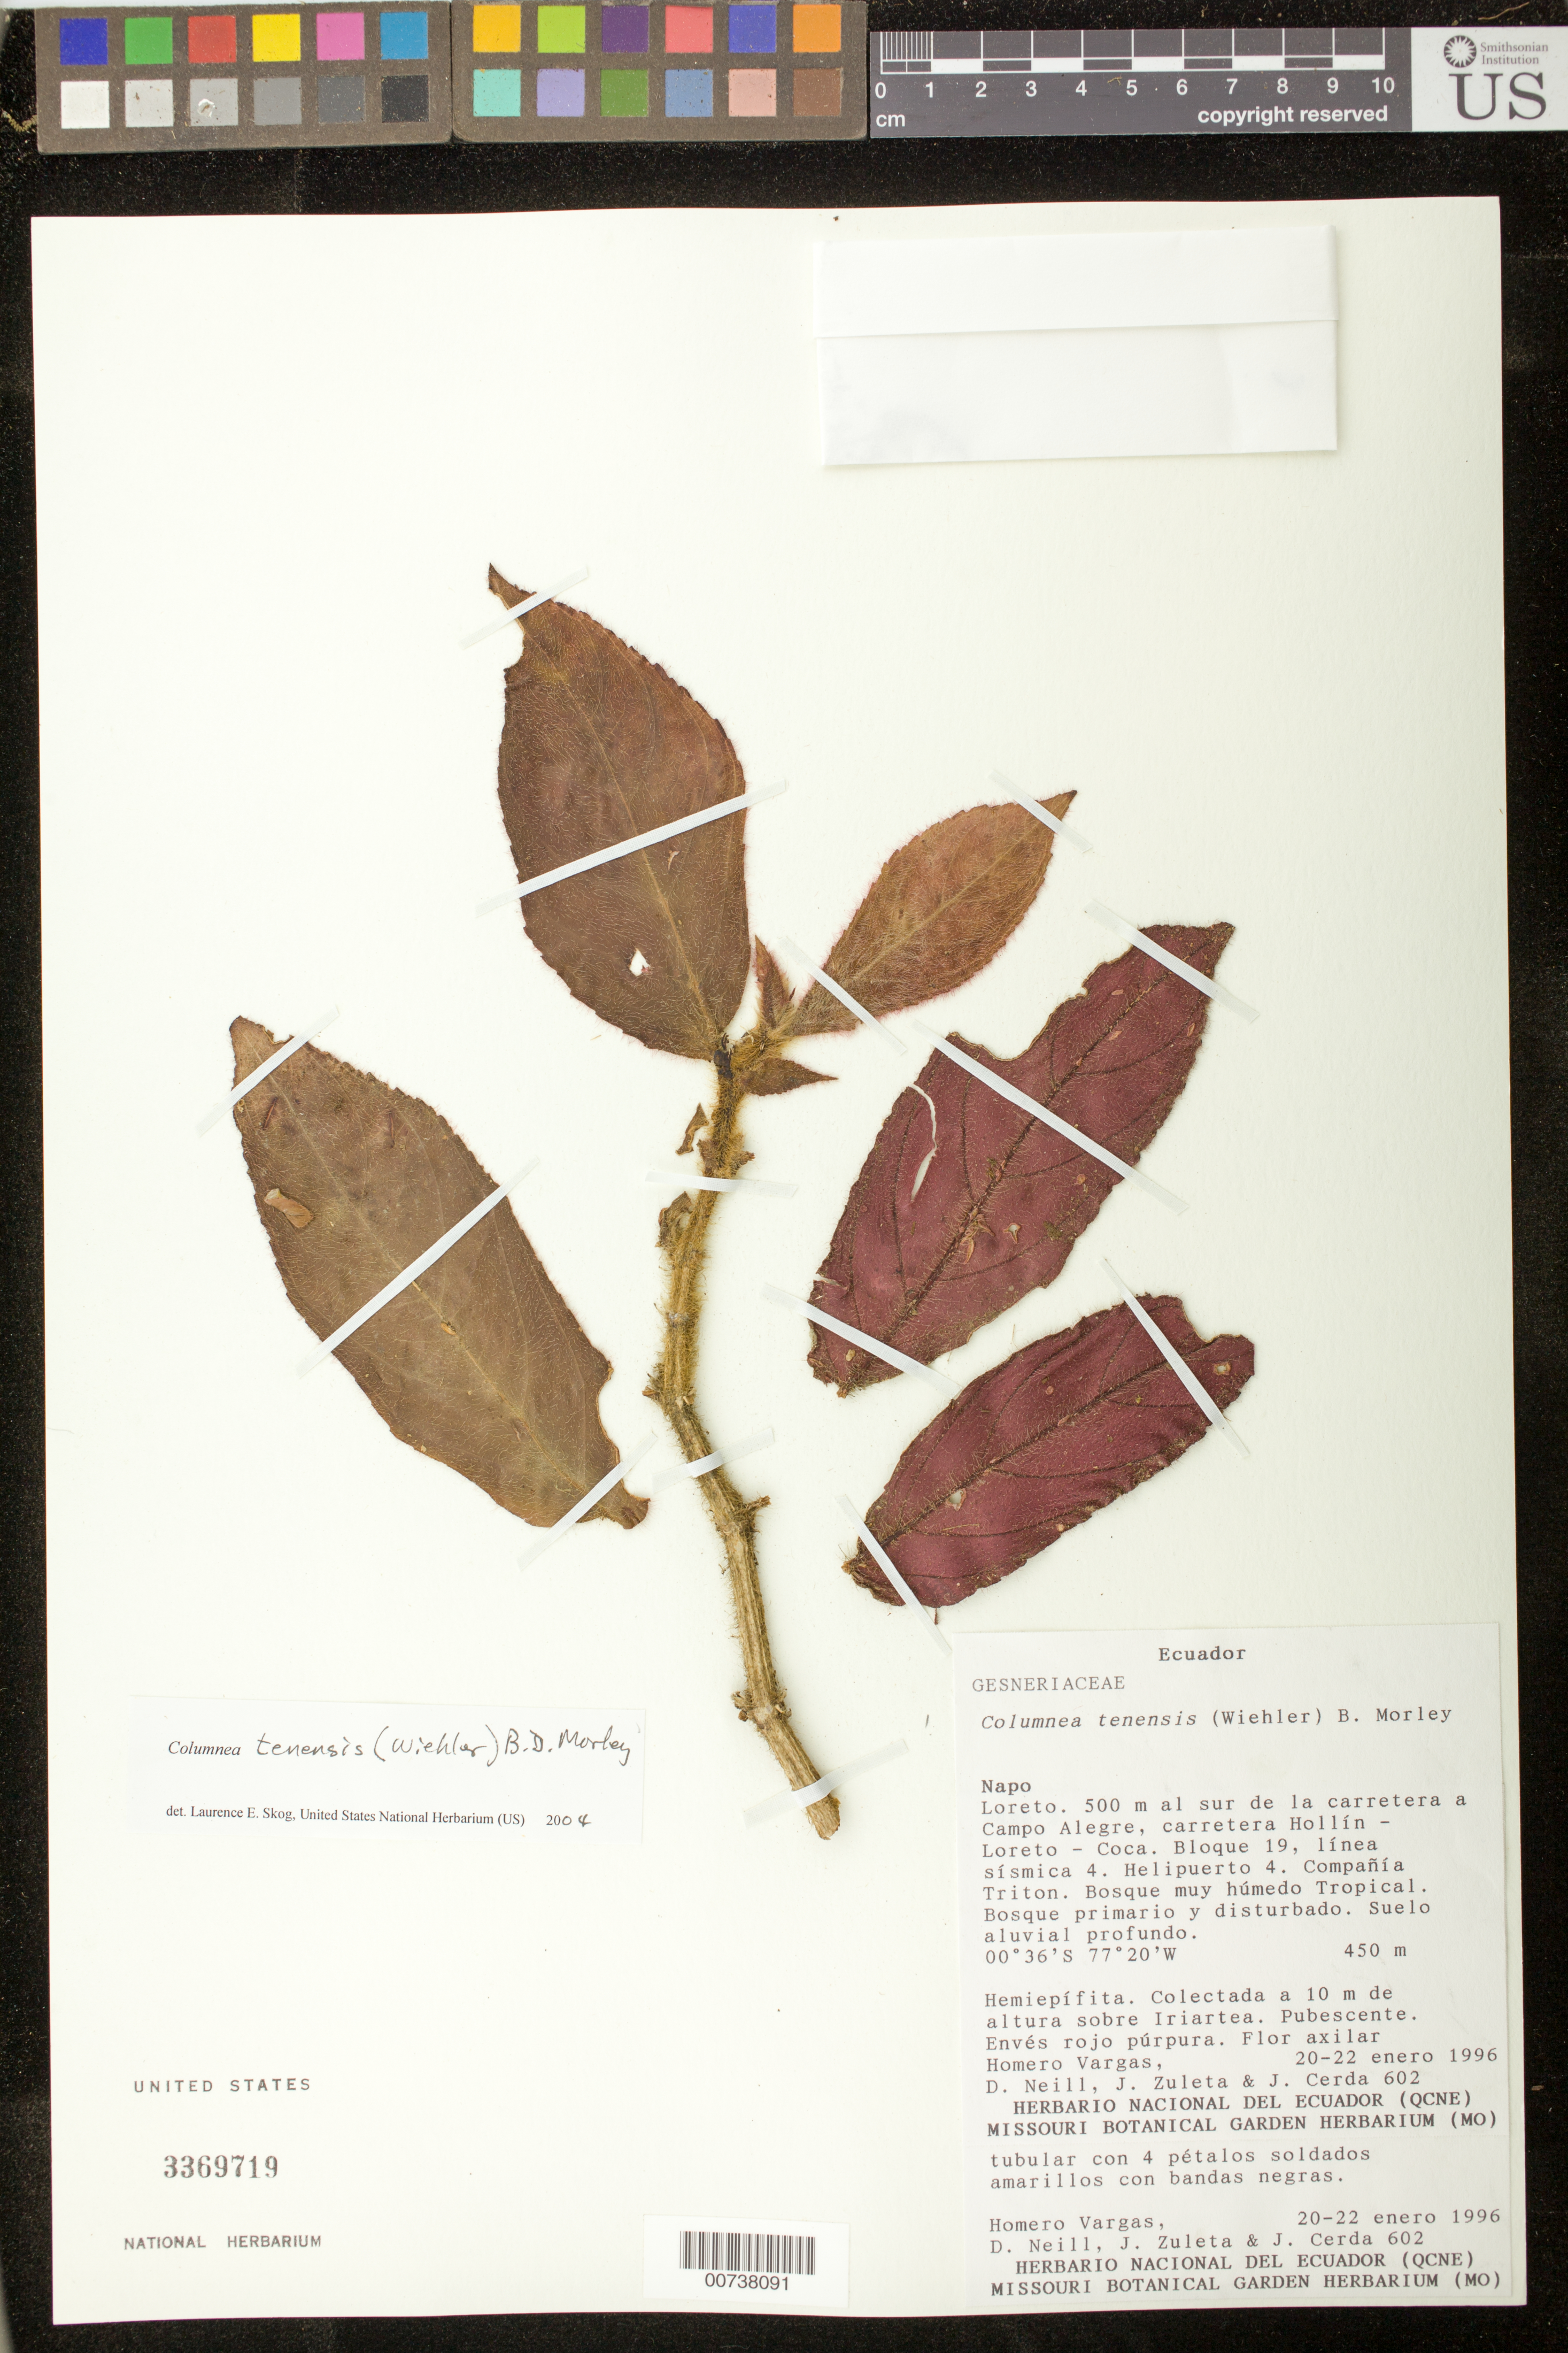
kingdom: Plantae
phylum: Tracheophyta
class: Magnoliopsida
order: Lamiales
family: Gesneriaceae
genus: Columnea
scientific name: Columnea illepida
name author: H.E. Moore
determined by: Clark, J. L.; Skog, Laurence E.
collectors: H. Vargas, D. A. Neill, J. Zuleta & J. Cerda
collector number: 602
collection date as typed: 20-22 Jan 1996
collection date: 1996-01-20/1996-01-22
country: Ecuador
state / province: Napo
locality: Loreto. 500 m al sur de la carretera a Campo Alegre, carretera Hollín - Loreto - Coca. Bloque 19, línea sísmica 4, helipuerto 4, Compañía Triton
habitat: Bosque muy húmedo tropical; bosque primario y disturbado; suelo aluvial profundo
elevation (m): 450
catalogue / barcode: US 3369719